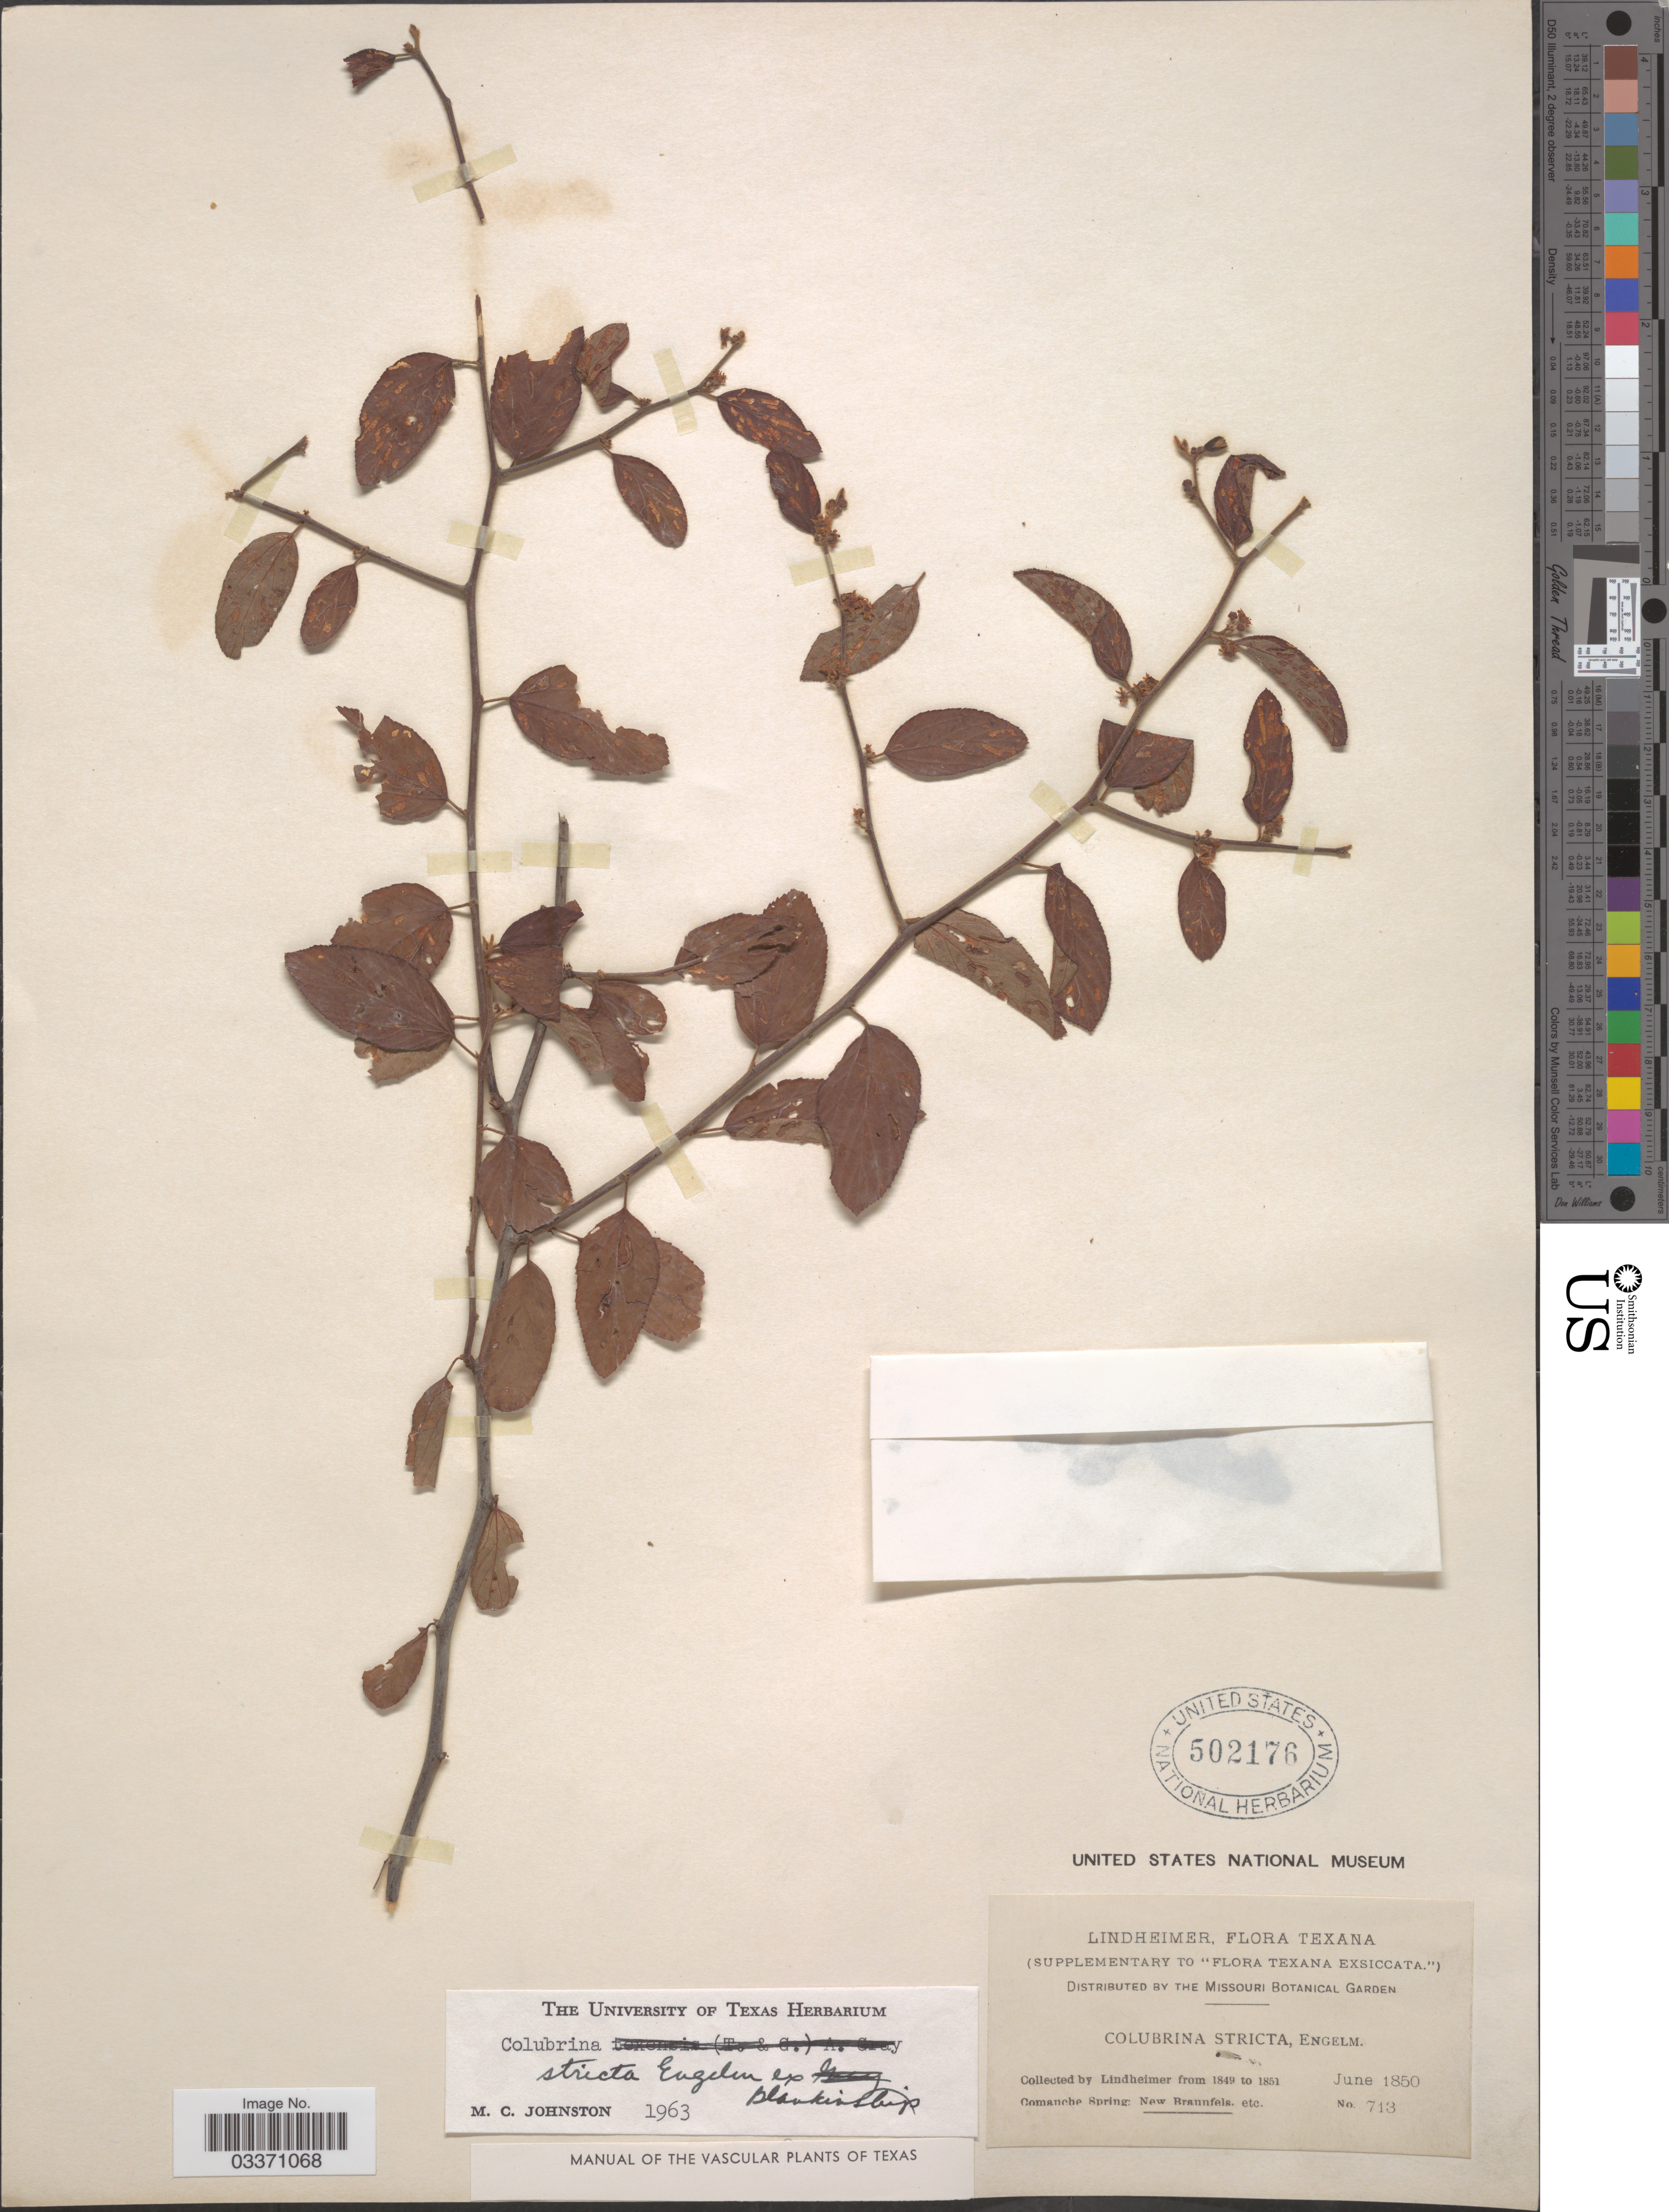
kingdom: Plantae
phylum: Tracheophyta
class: Magnoliopsida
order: Rosales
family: Rhamnaceae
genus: Colubrina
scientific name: Colubrina stricta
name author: Engelm. ex Blank.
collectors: -. Lindheimer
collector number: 713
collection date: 1850-06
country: United States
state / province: Texas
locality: Texana. Comanche Spring: New Braunfels. etc.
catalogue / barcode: US 502176